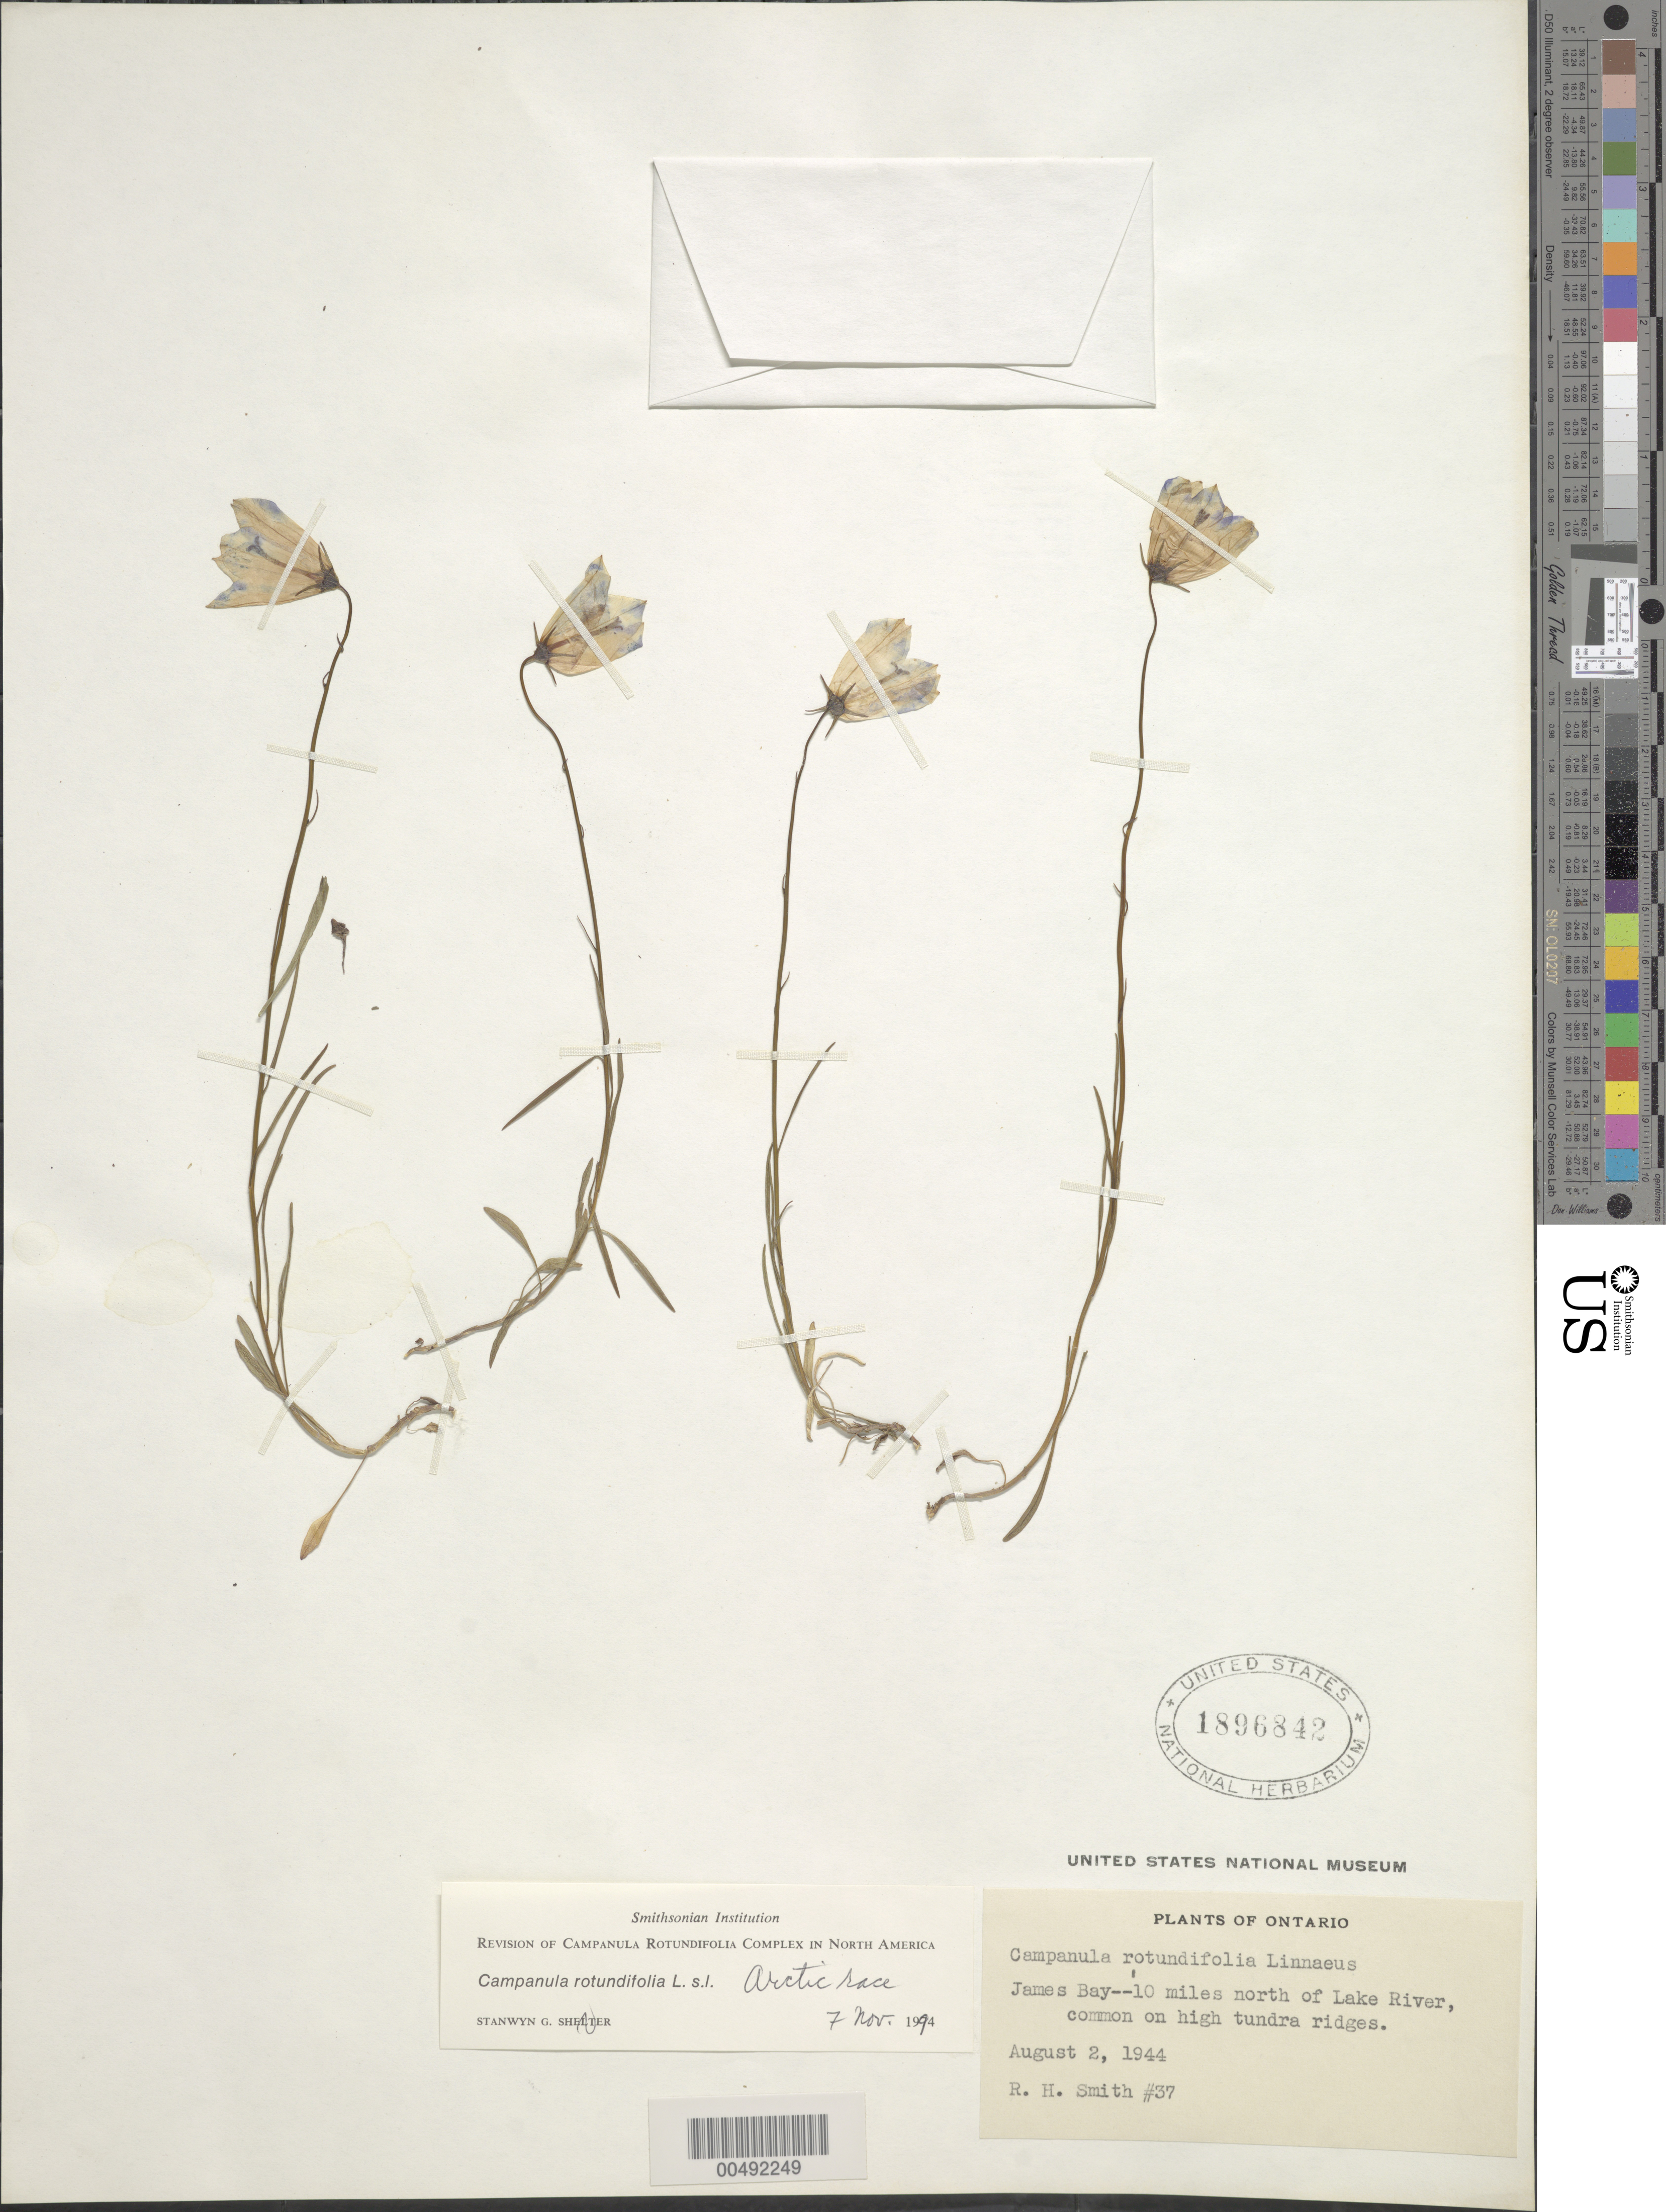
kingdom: Plantae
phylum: Tracheophyta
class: Magnoliopsida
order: Asterales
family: Campanulaceae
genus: Campanula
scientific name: Campanula rotundifolia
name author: L.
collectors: R. H. Smith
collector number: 37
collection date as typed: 02 Aug 1944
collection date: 1944-08-02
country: Canada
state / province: Ontario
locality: James Bay, 10 mi. N of Lake River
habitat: high tundra ridges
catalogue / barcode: US 1896842